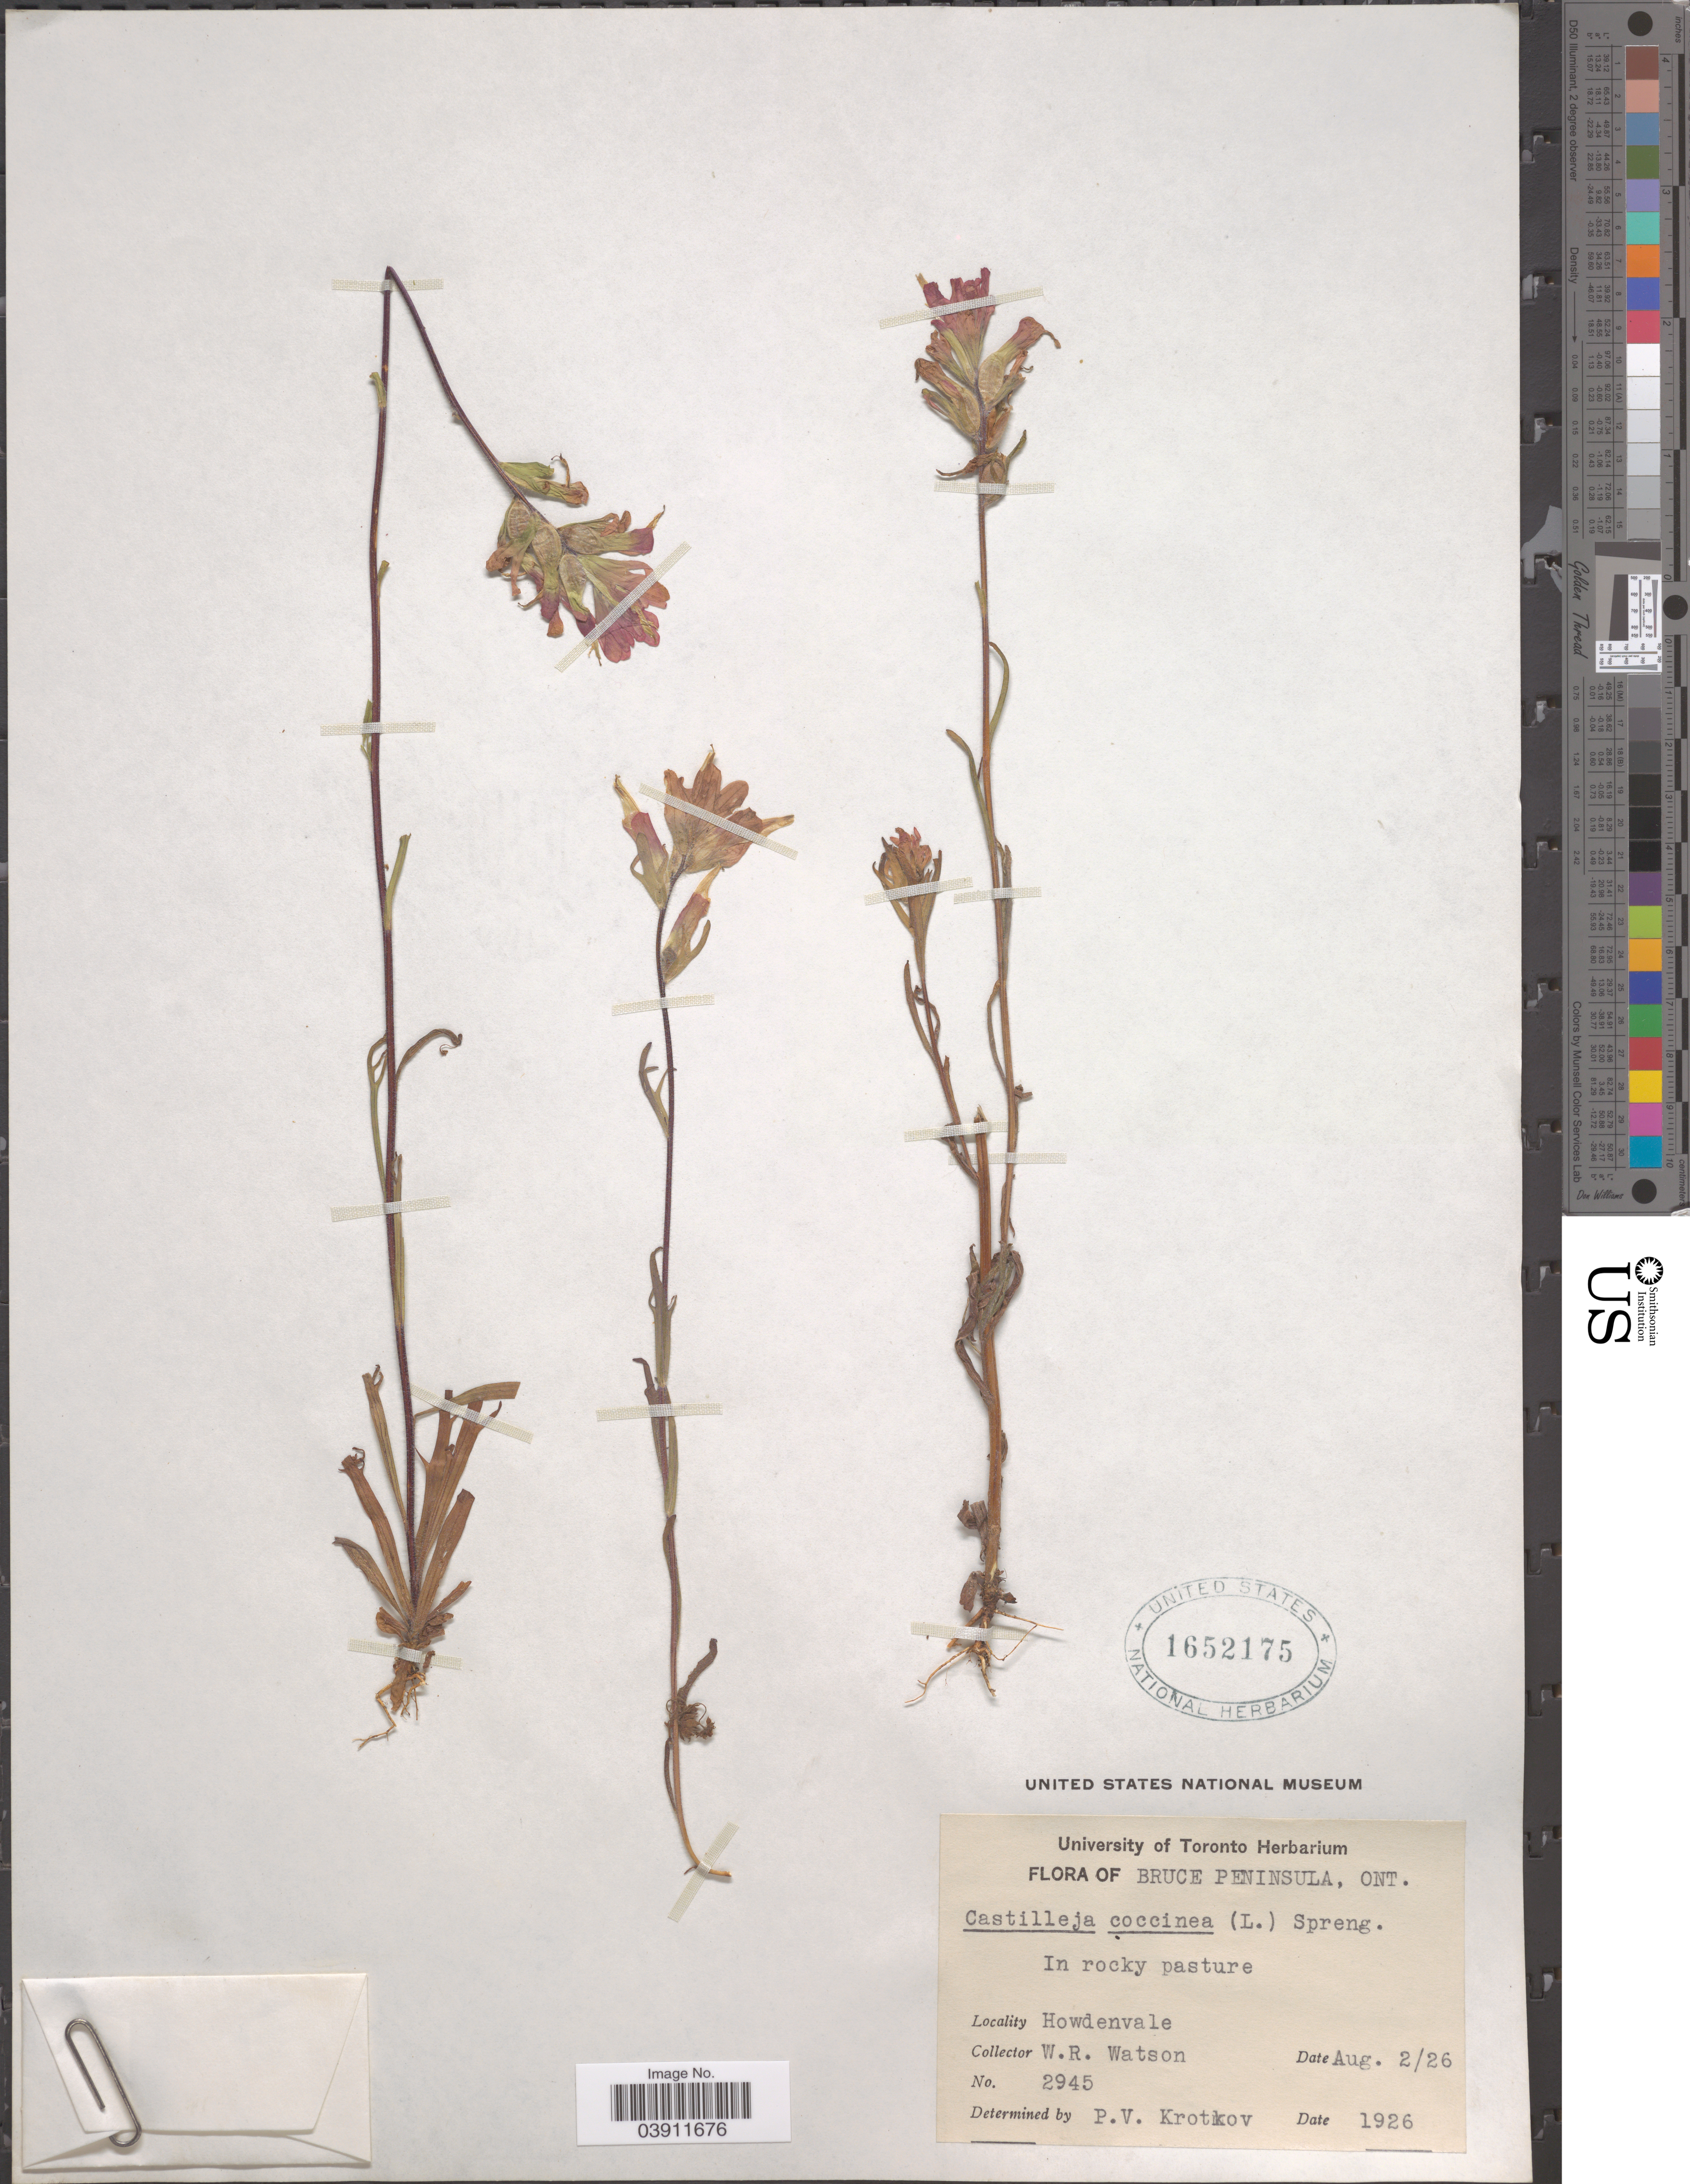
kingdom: Plantae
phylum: Tracheophyta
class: Magnoliopsida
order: Lamiales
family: Orobanchaceae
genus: Castilleja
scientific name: Castilleja coccinea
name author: (L.) Spreng.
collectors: W. R. Watson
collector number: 2945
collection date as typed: Transcribed d/m/y: 2/8/26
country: Canada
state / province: Ontario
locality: Bruce Peninsula. Howdenvale.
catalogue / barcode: US 1652175